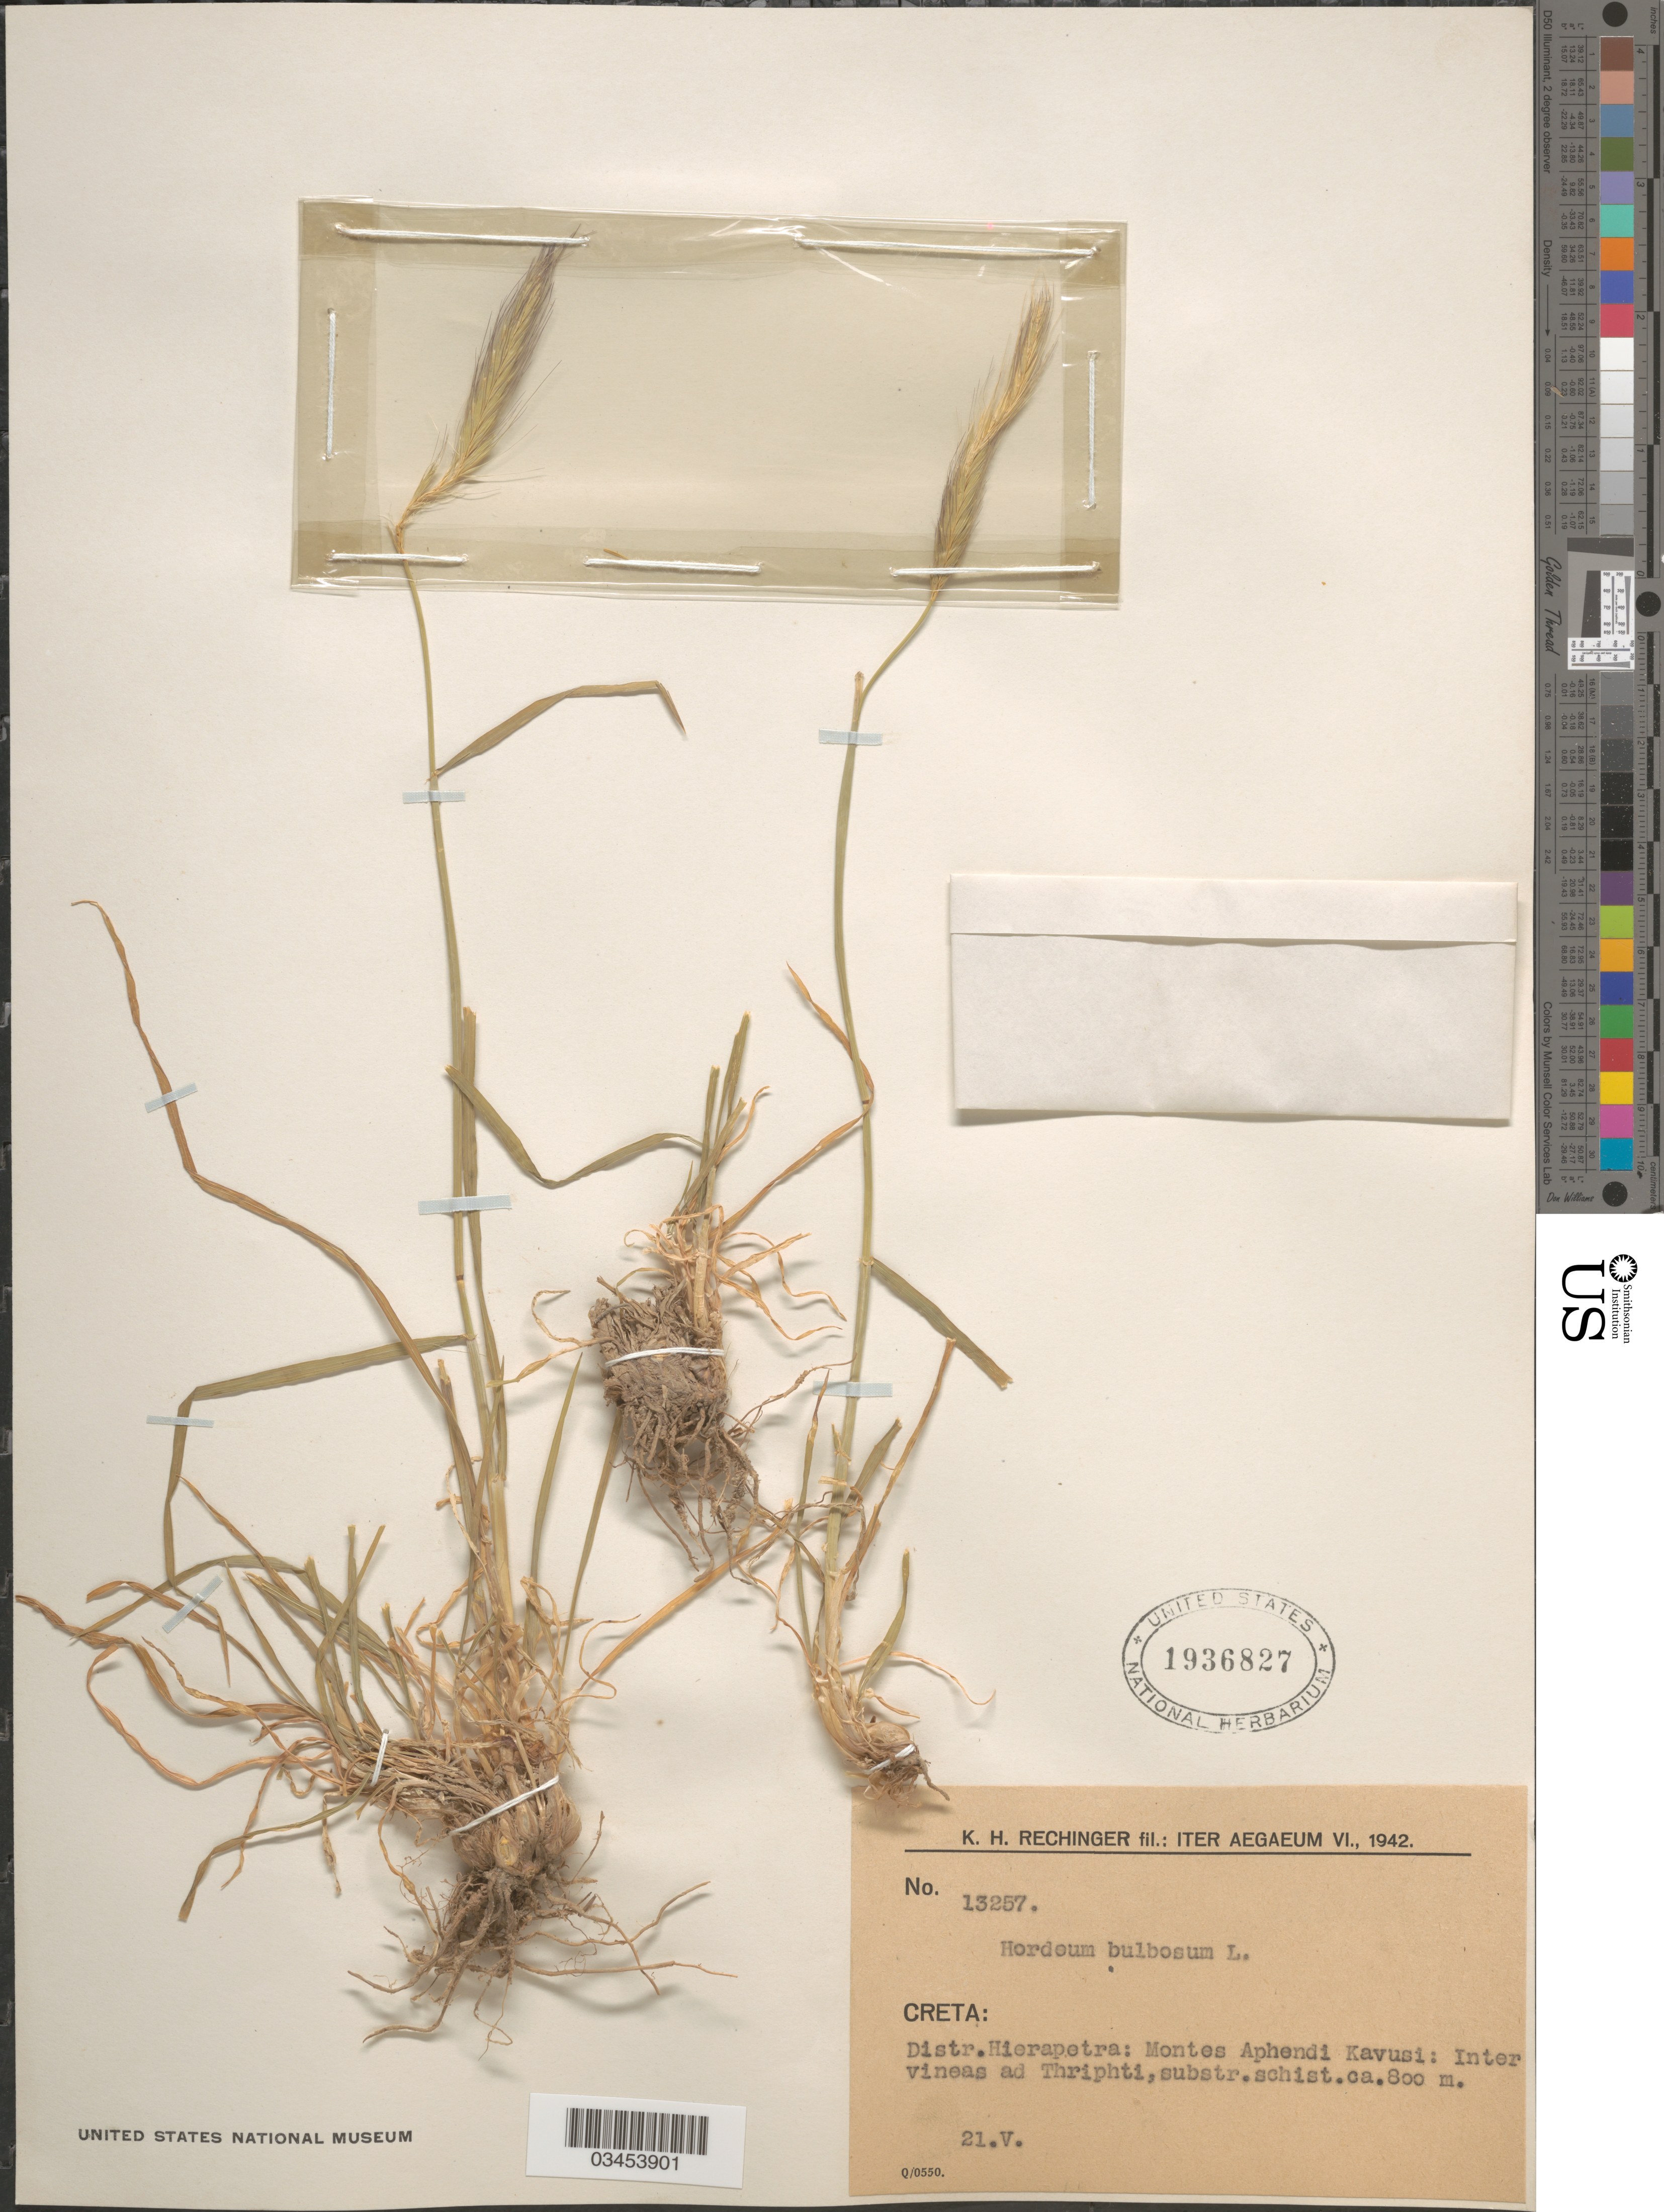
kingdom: Plantae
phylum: Tracheophyta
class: Liliopsida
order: Poales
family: Poaceae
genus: Hordeum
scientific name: Hordeum bulbosum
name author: L.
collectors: K. H. Rechinger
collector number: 13257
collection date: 1942-05-21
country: Greece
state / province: Crete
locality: Iter Aegaeum VI., 1942. Creta: Distr. Hierapetra: Montes Aphendi Kavusi: Inter vineas ad Thriphti, substr. schist.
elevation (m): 800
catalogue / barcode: US 1936827